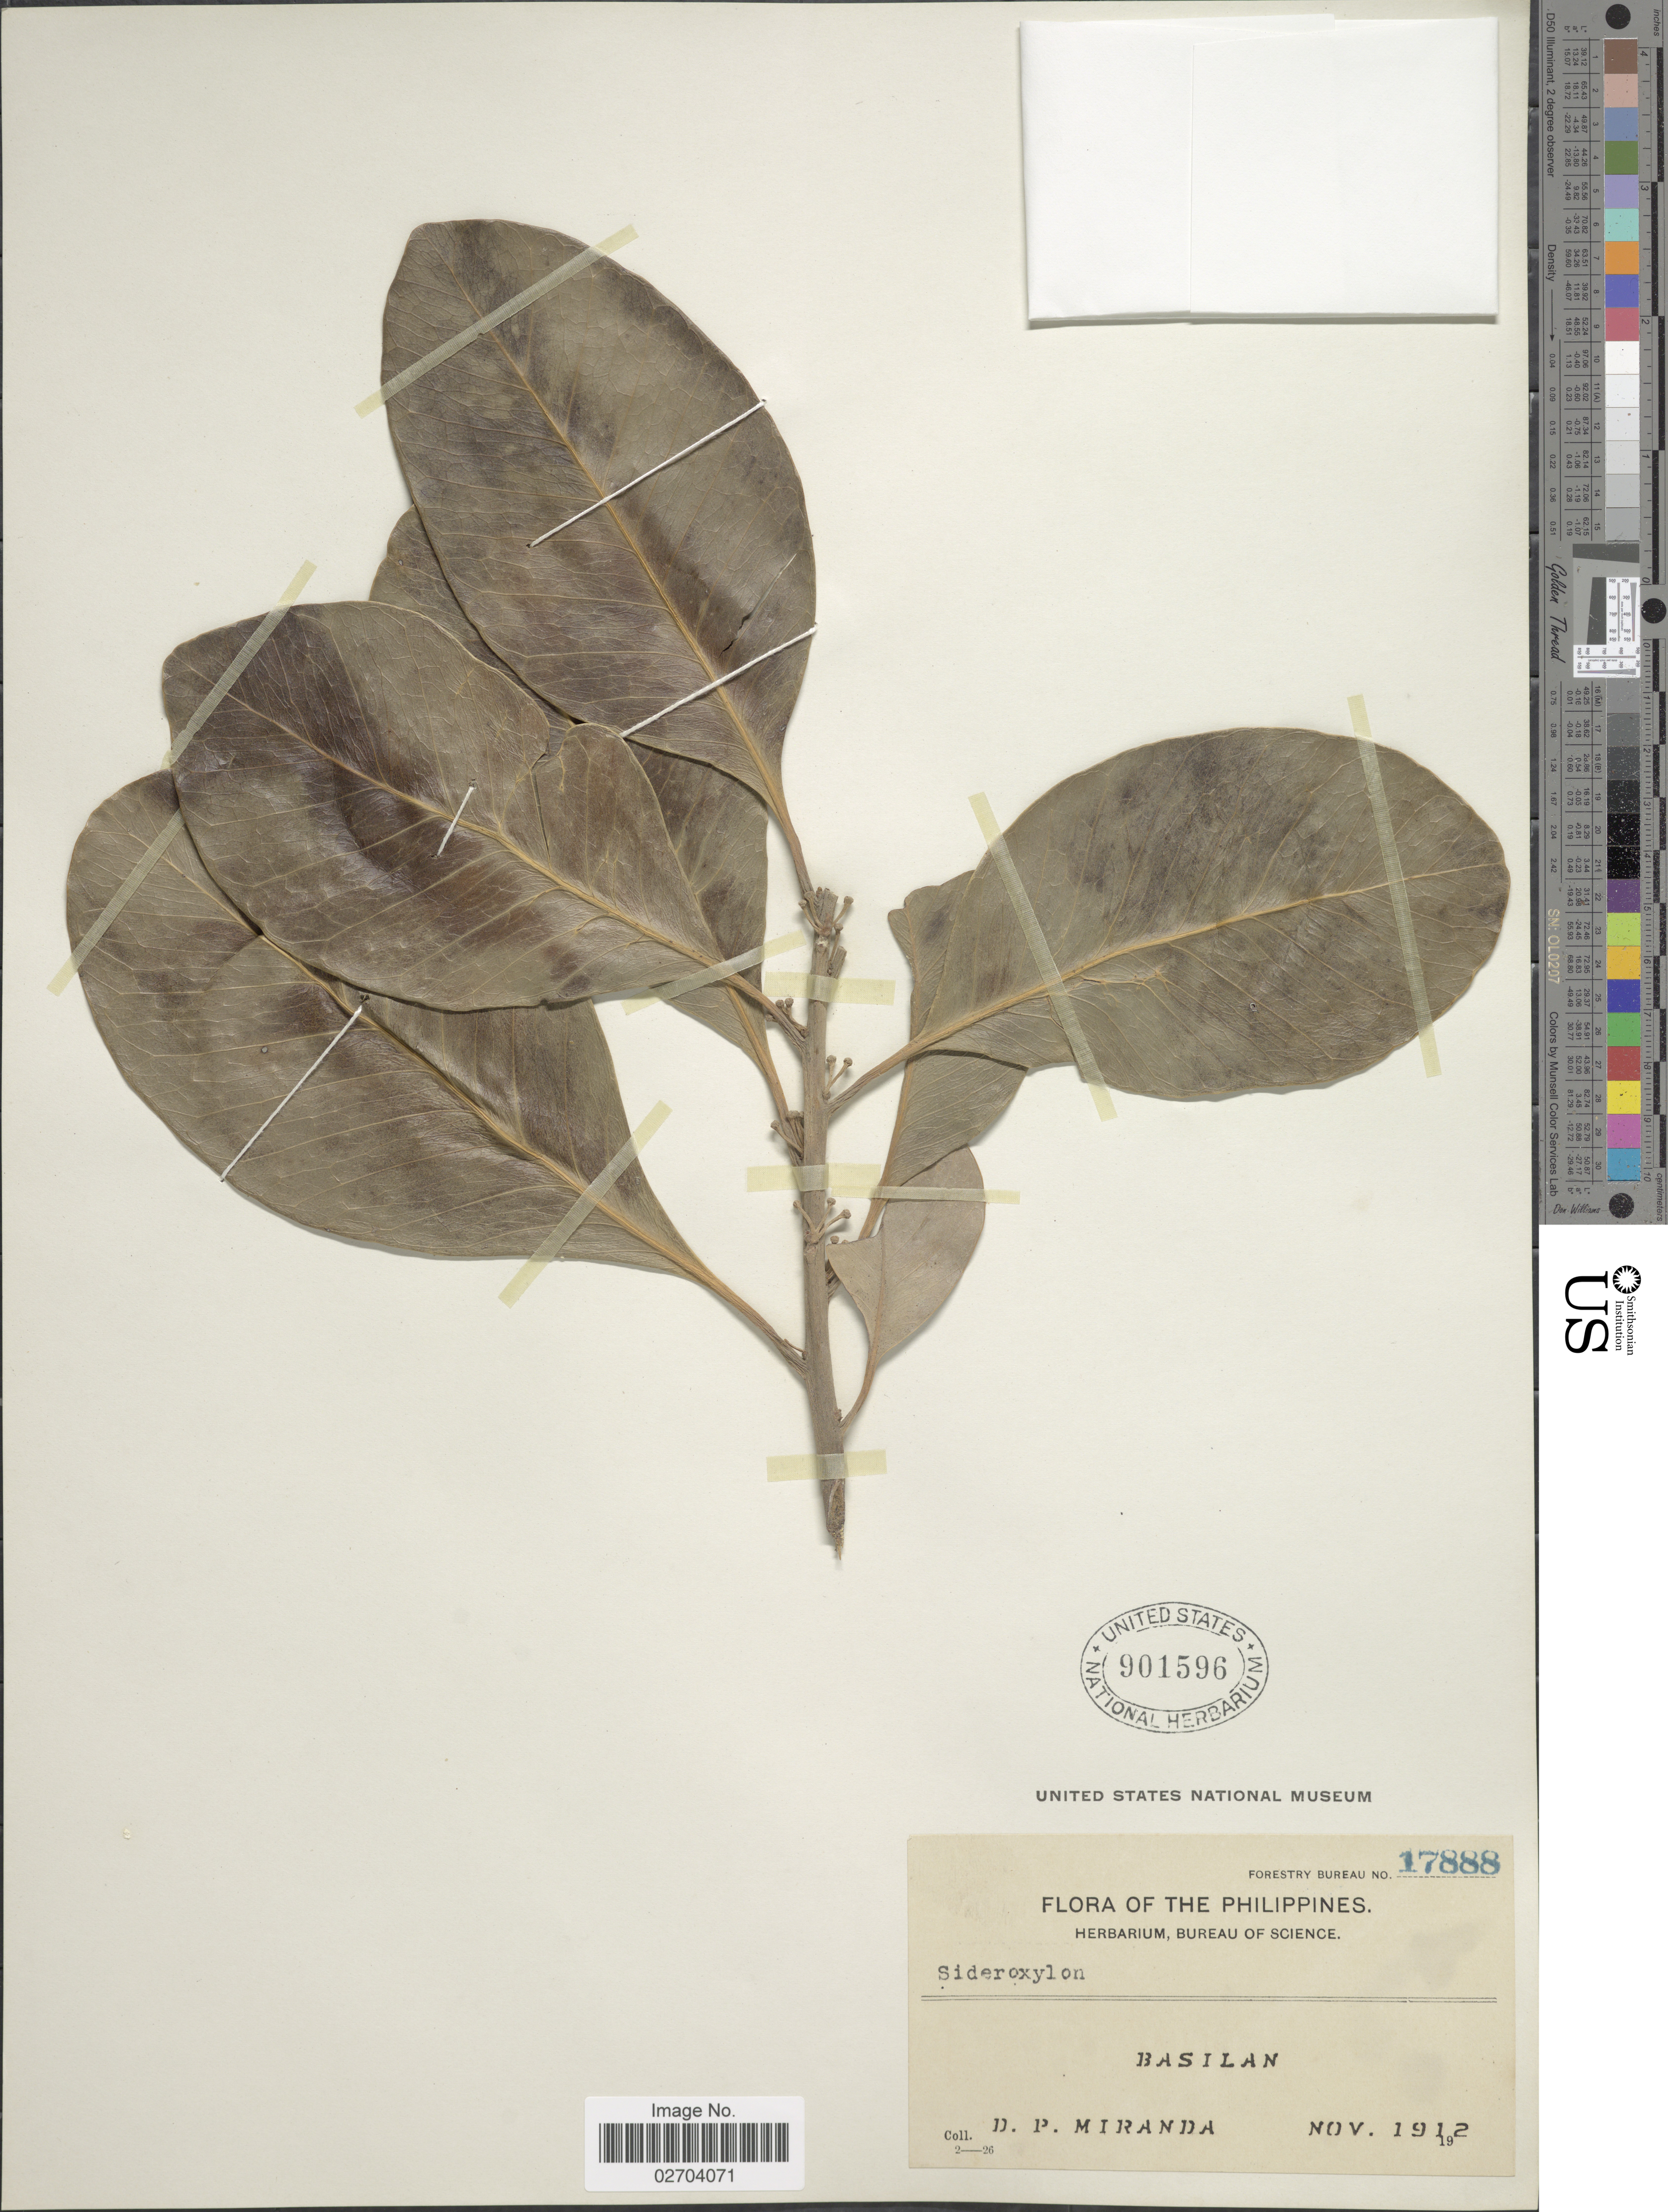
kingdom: Plantae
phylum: Tracheophyta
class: Magnoliopsida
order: Ericales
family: Sapotaceae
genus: Sideroxylon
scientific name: Sideroxylon sp.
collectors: D. P. Miranda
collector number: Forestry Bureau 17888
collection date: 1912-11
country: Philippines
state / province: Muslim Mindanao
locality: Basilan.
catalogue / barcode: US 901596